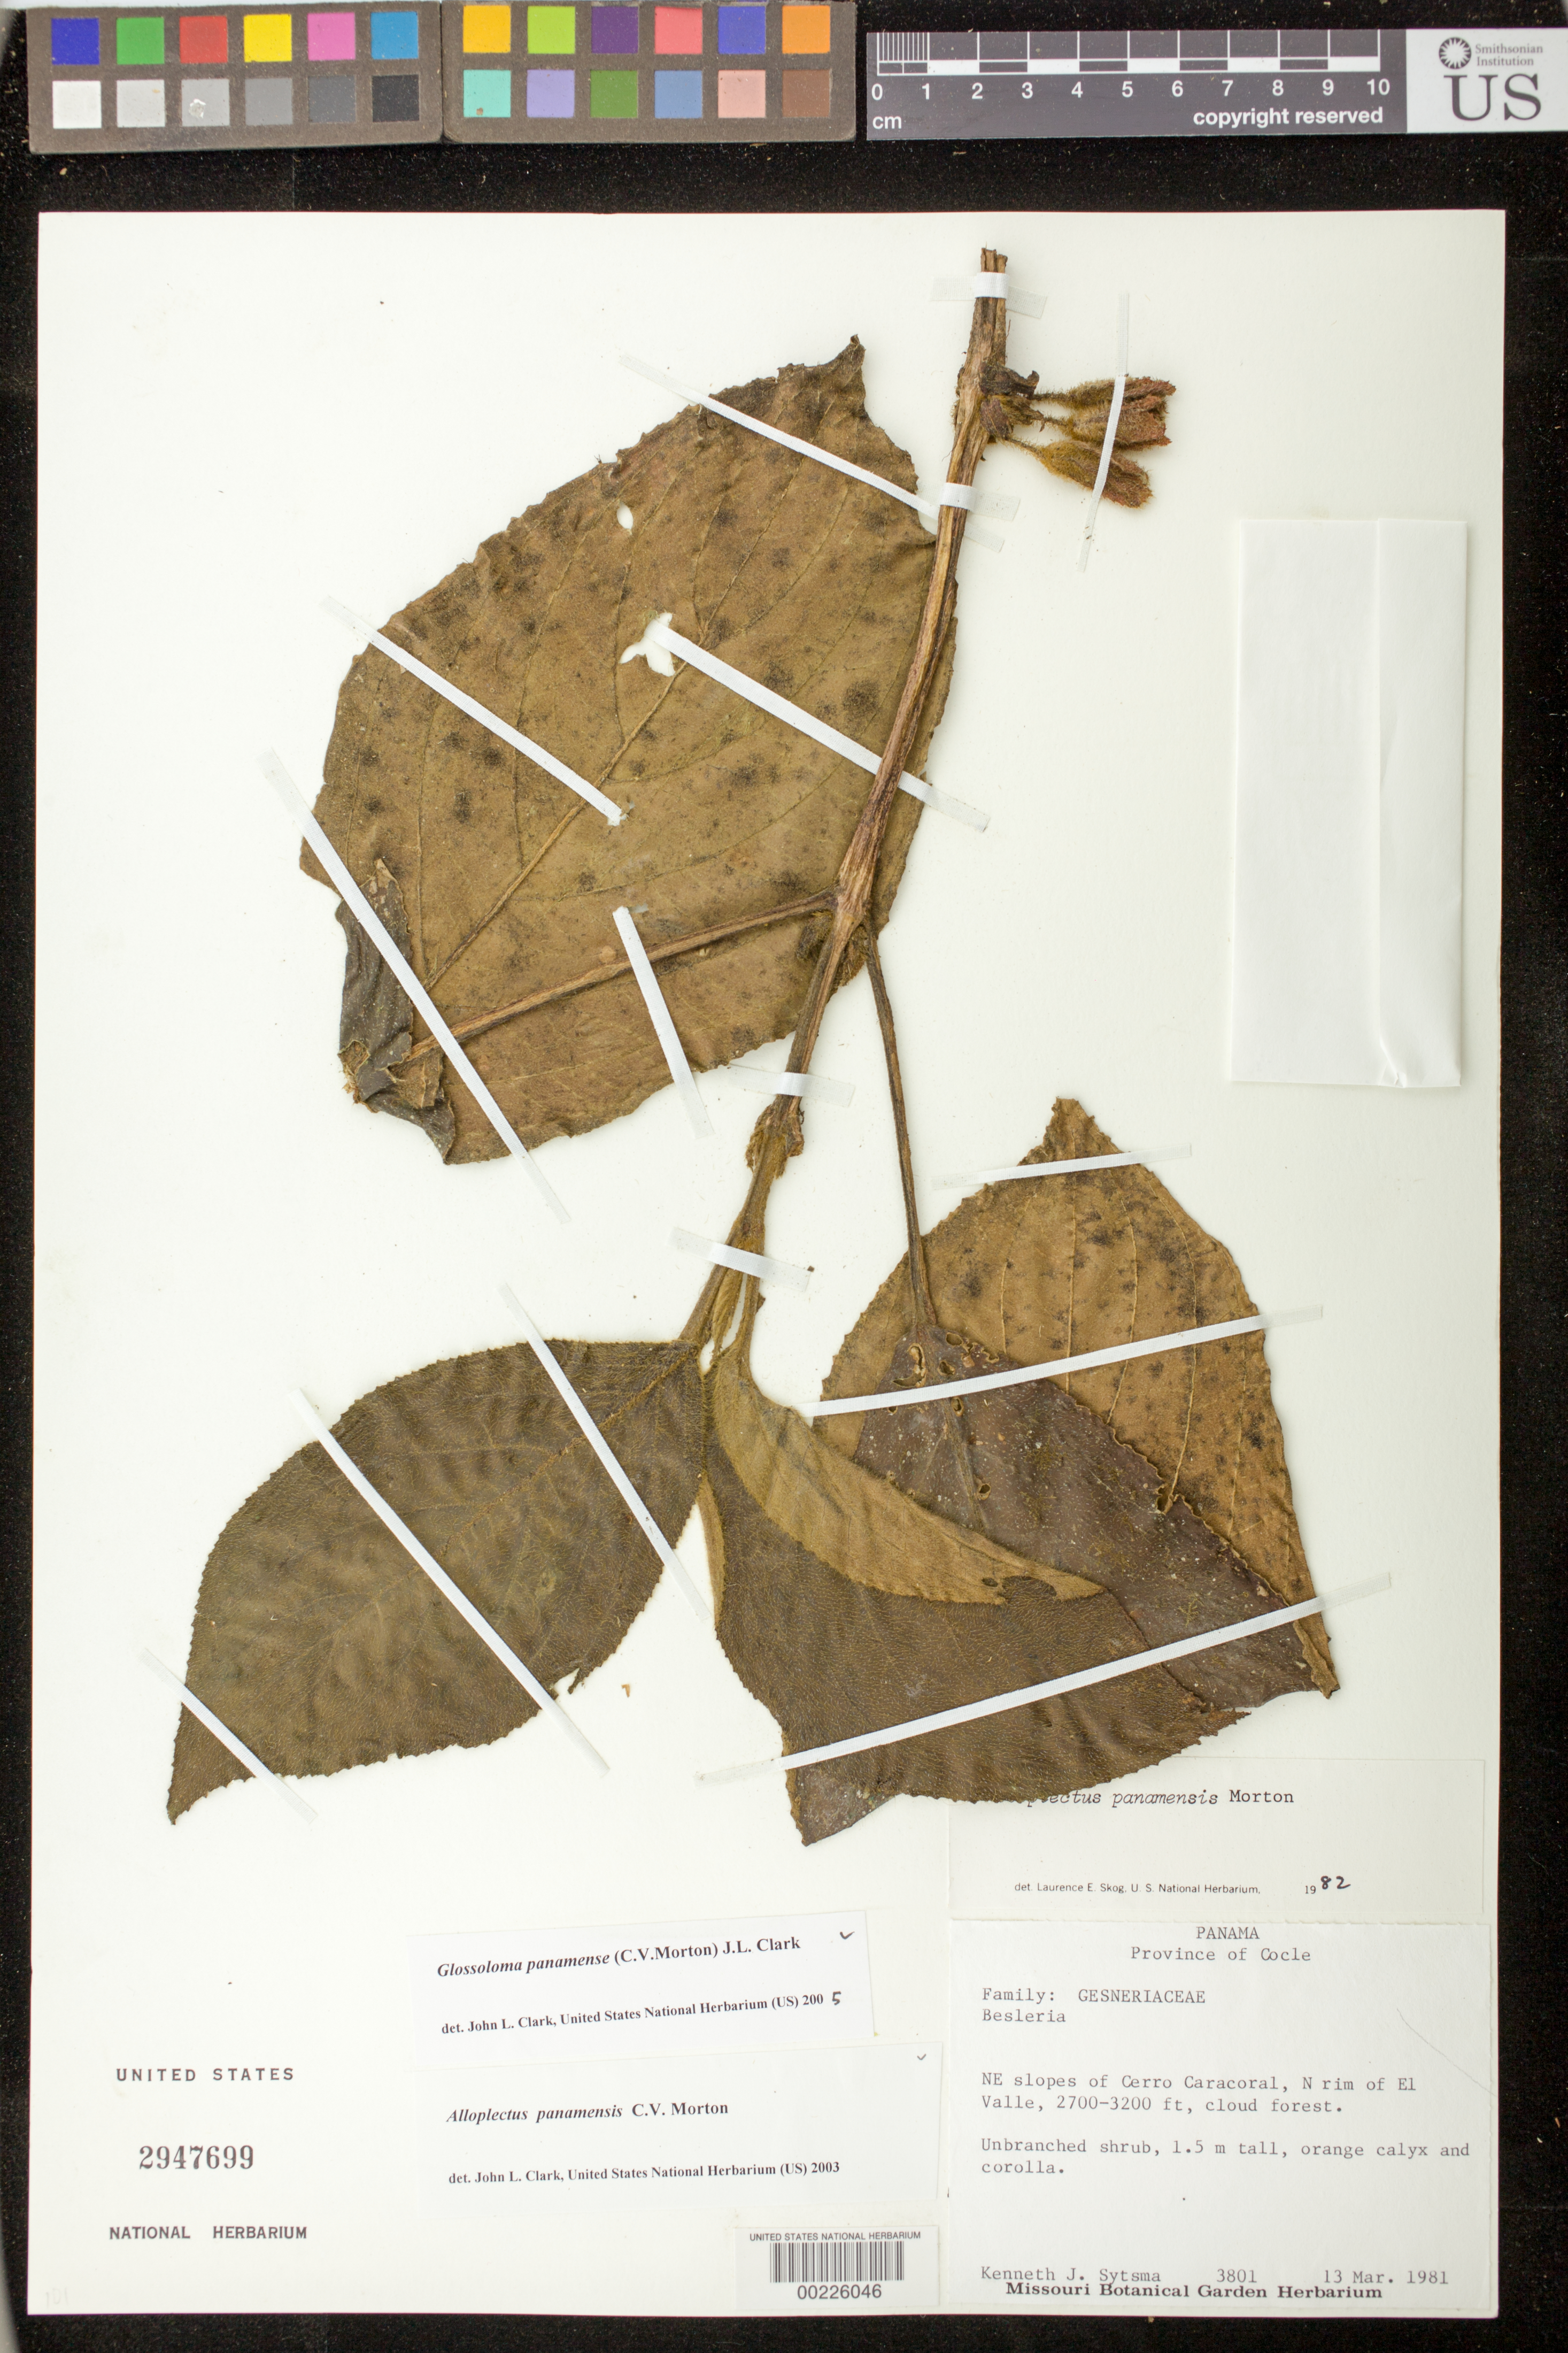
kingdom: Plantae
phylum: Tracheophyta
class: Magnoliopsida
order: Lamiales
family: Gesneriaceae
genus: Glossoloma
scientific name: Glossoloma panamense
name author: (C.V. Morton) J.L. Clark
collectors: K. J. Sytsma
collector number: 3801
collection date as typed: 13 Mar 1981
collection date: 1981-03-13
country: Panama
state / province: Coclé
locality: NE slopes of Cerro Caracoral, N rim of El Valle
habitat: Cloud forest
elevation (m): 823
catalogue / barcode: US 2947699